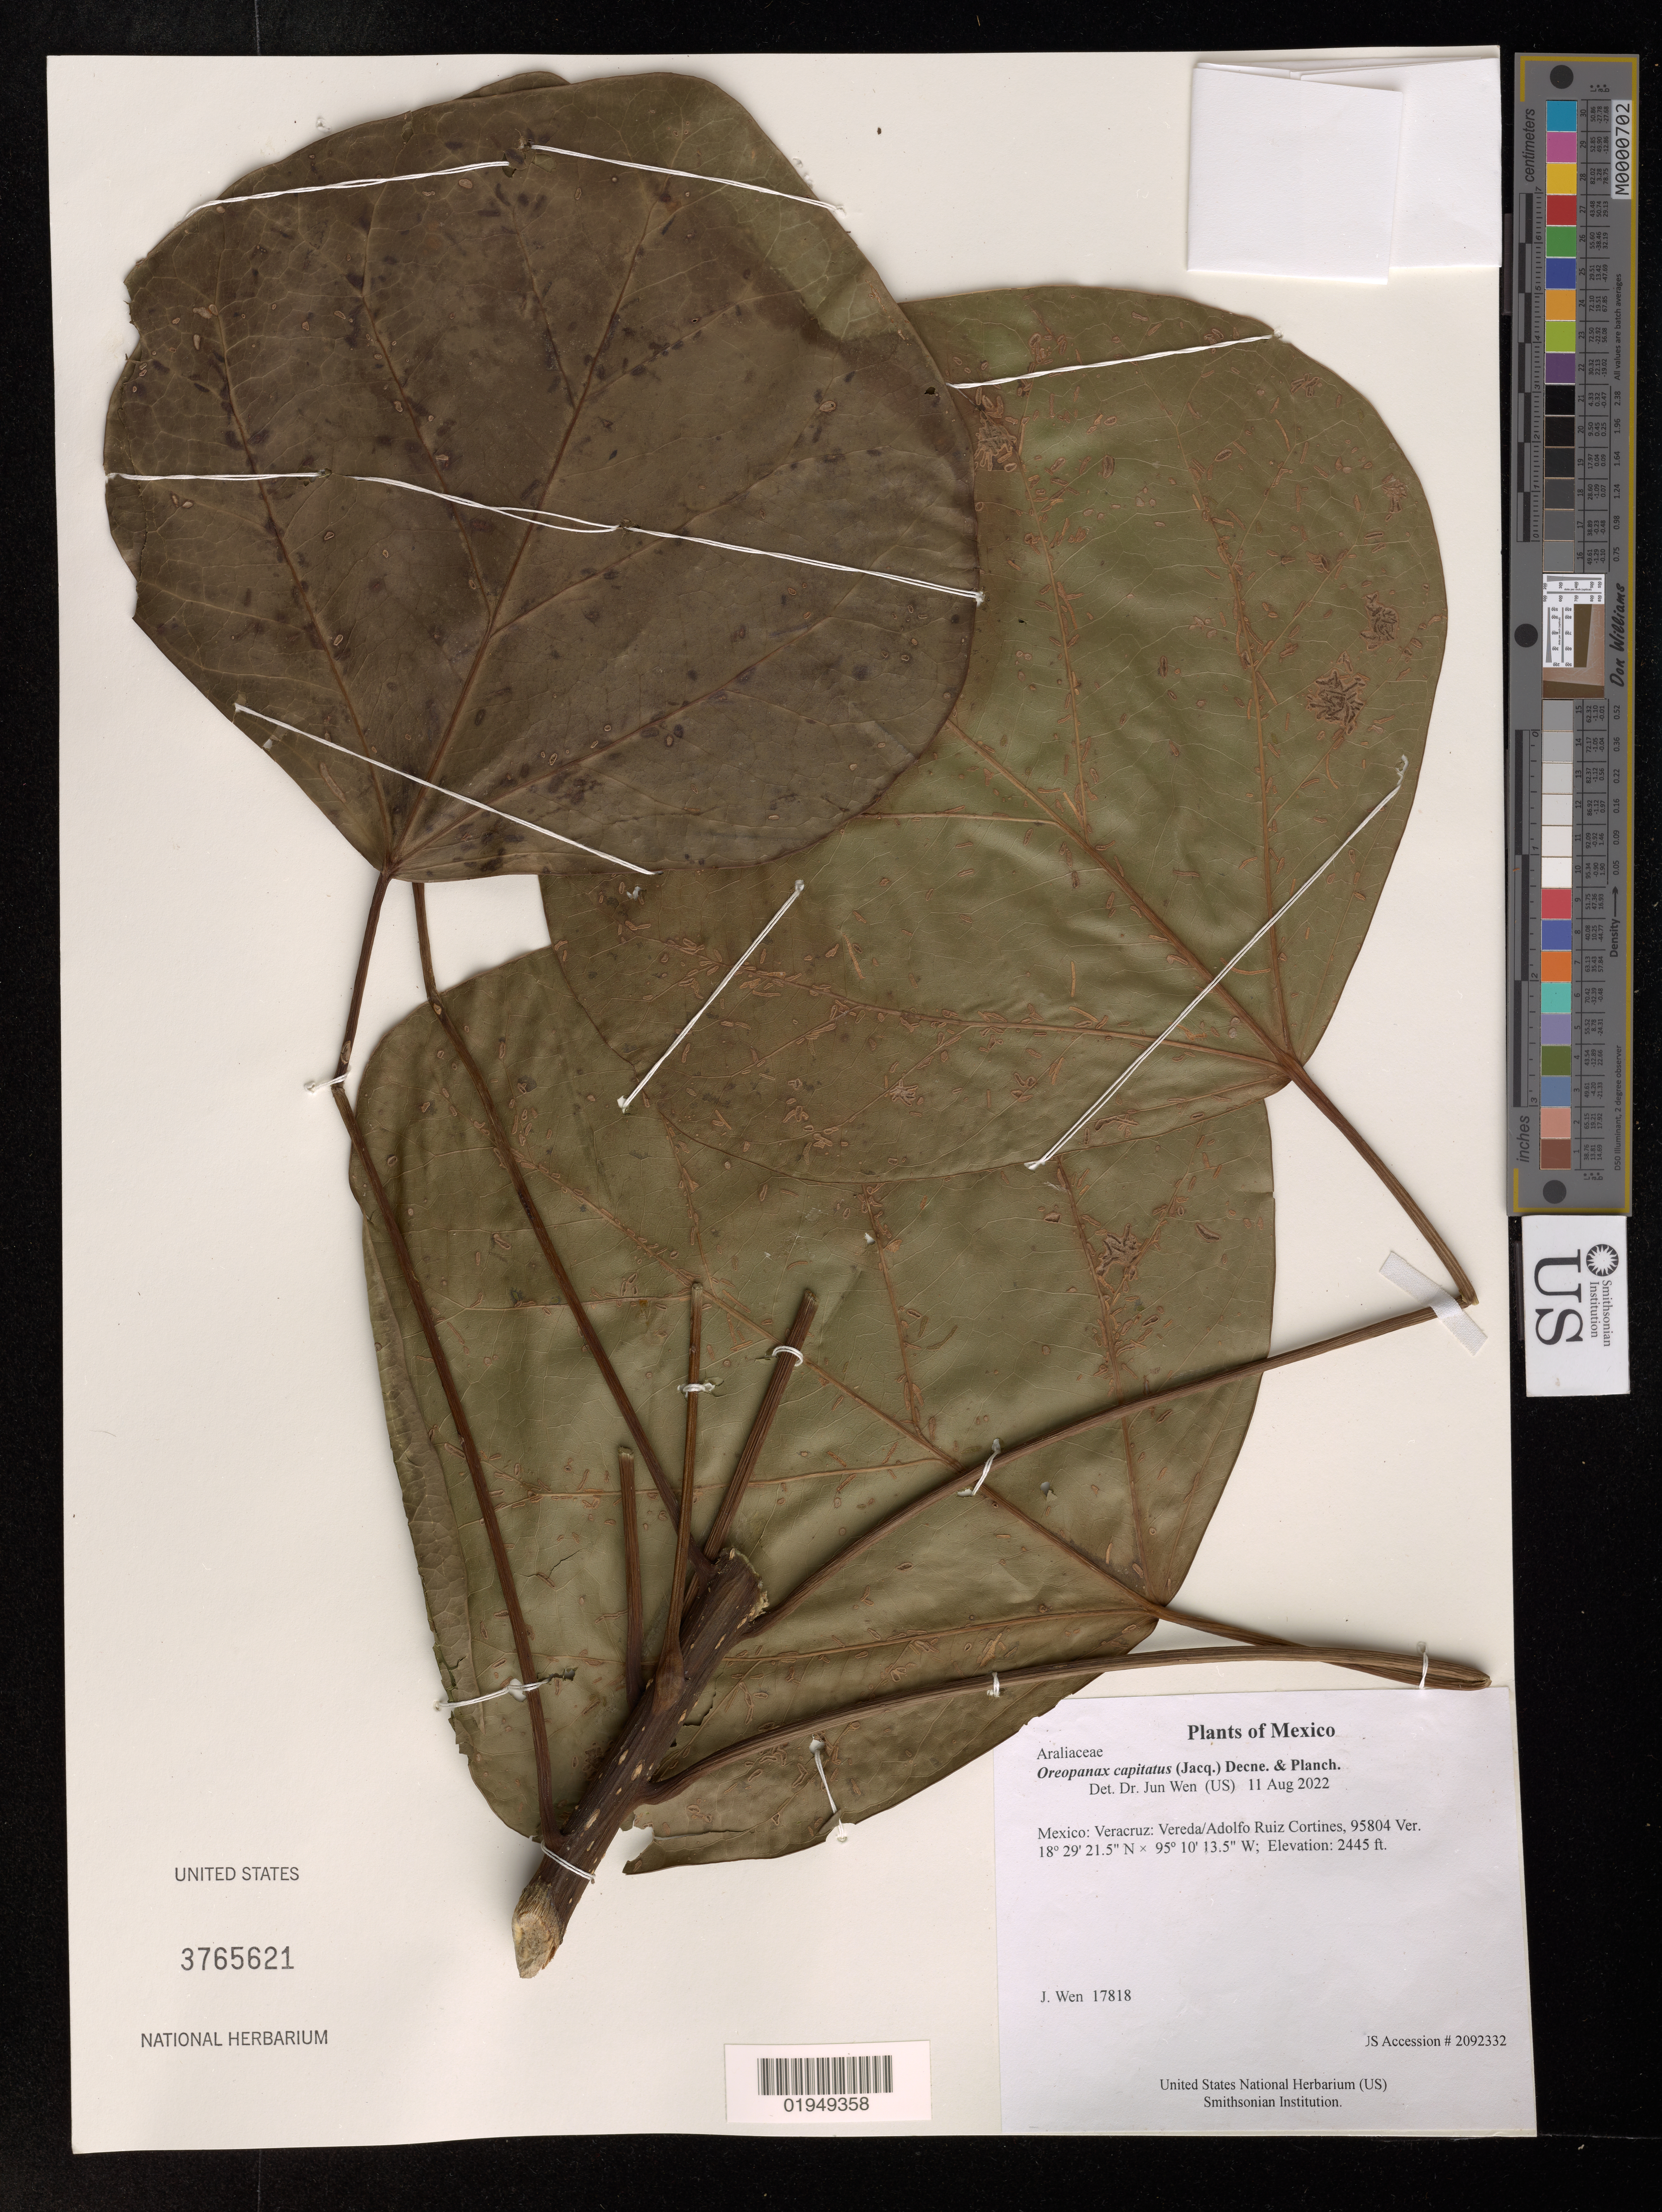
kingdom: Plantae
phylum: Tracheophyta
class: Magnoliopsida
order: Apiales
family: Araliaceae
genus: Oreopanax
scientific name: Oreopanax capitatus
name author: (Jacq.) Decne. & Planch.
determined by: Wen, Jun, (BOT), Smithsonian Institution - National Museum of Natural History (UNITED STATES)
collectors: J. Wen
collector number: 17818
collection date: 2022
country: Mexico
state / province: Veracruz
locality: Vereda/Adolfo Ruiz Cortines, 95804 Ver.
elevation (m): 745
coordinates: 18 29.359 N, 95 10.225 W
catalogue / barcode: US 3765621